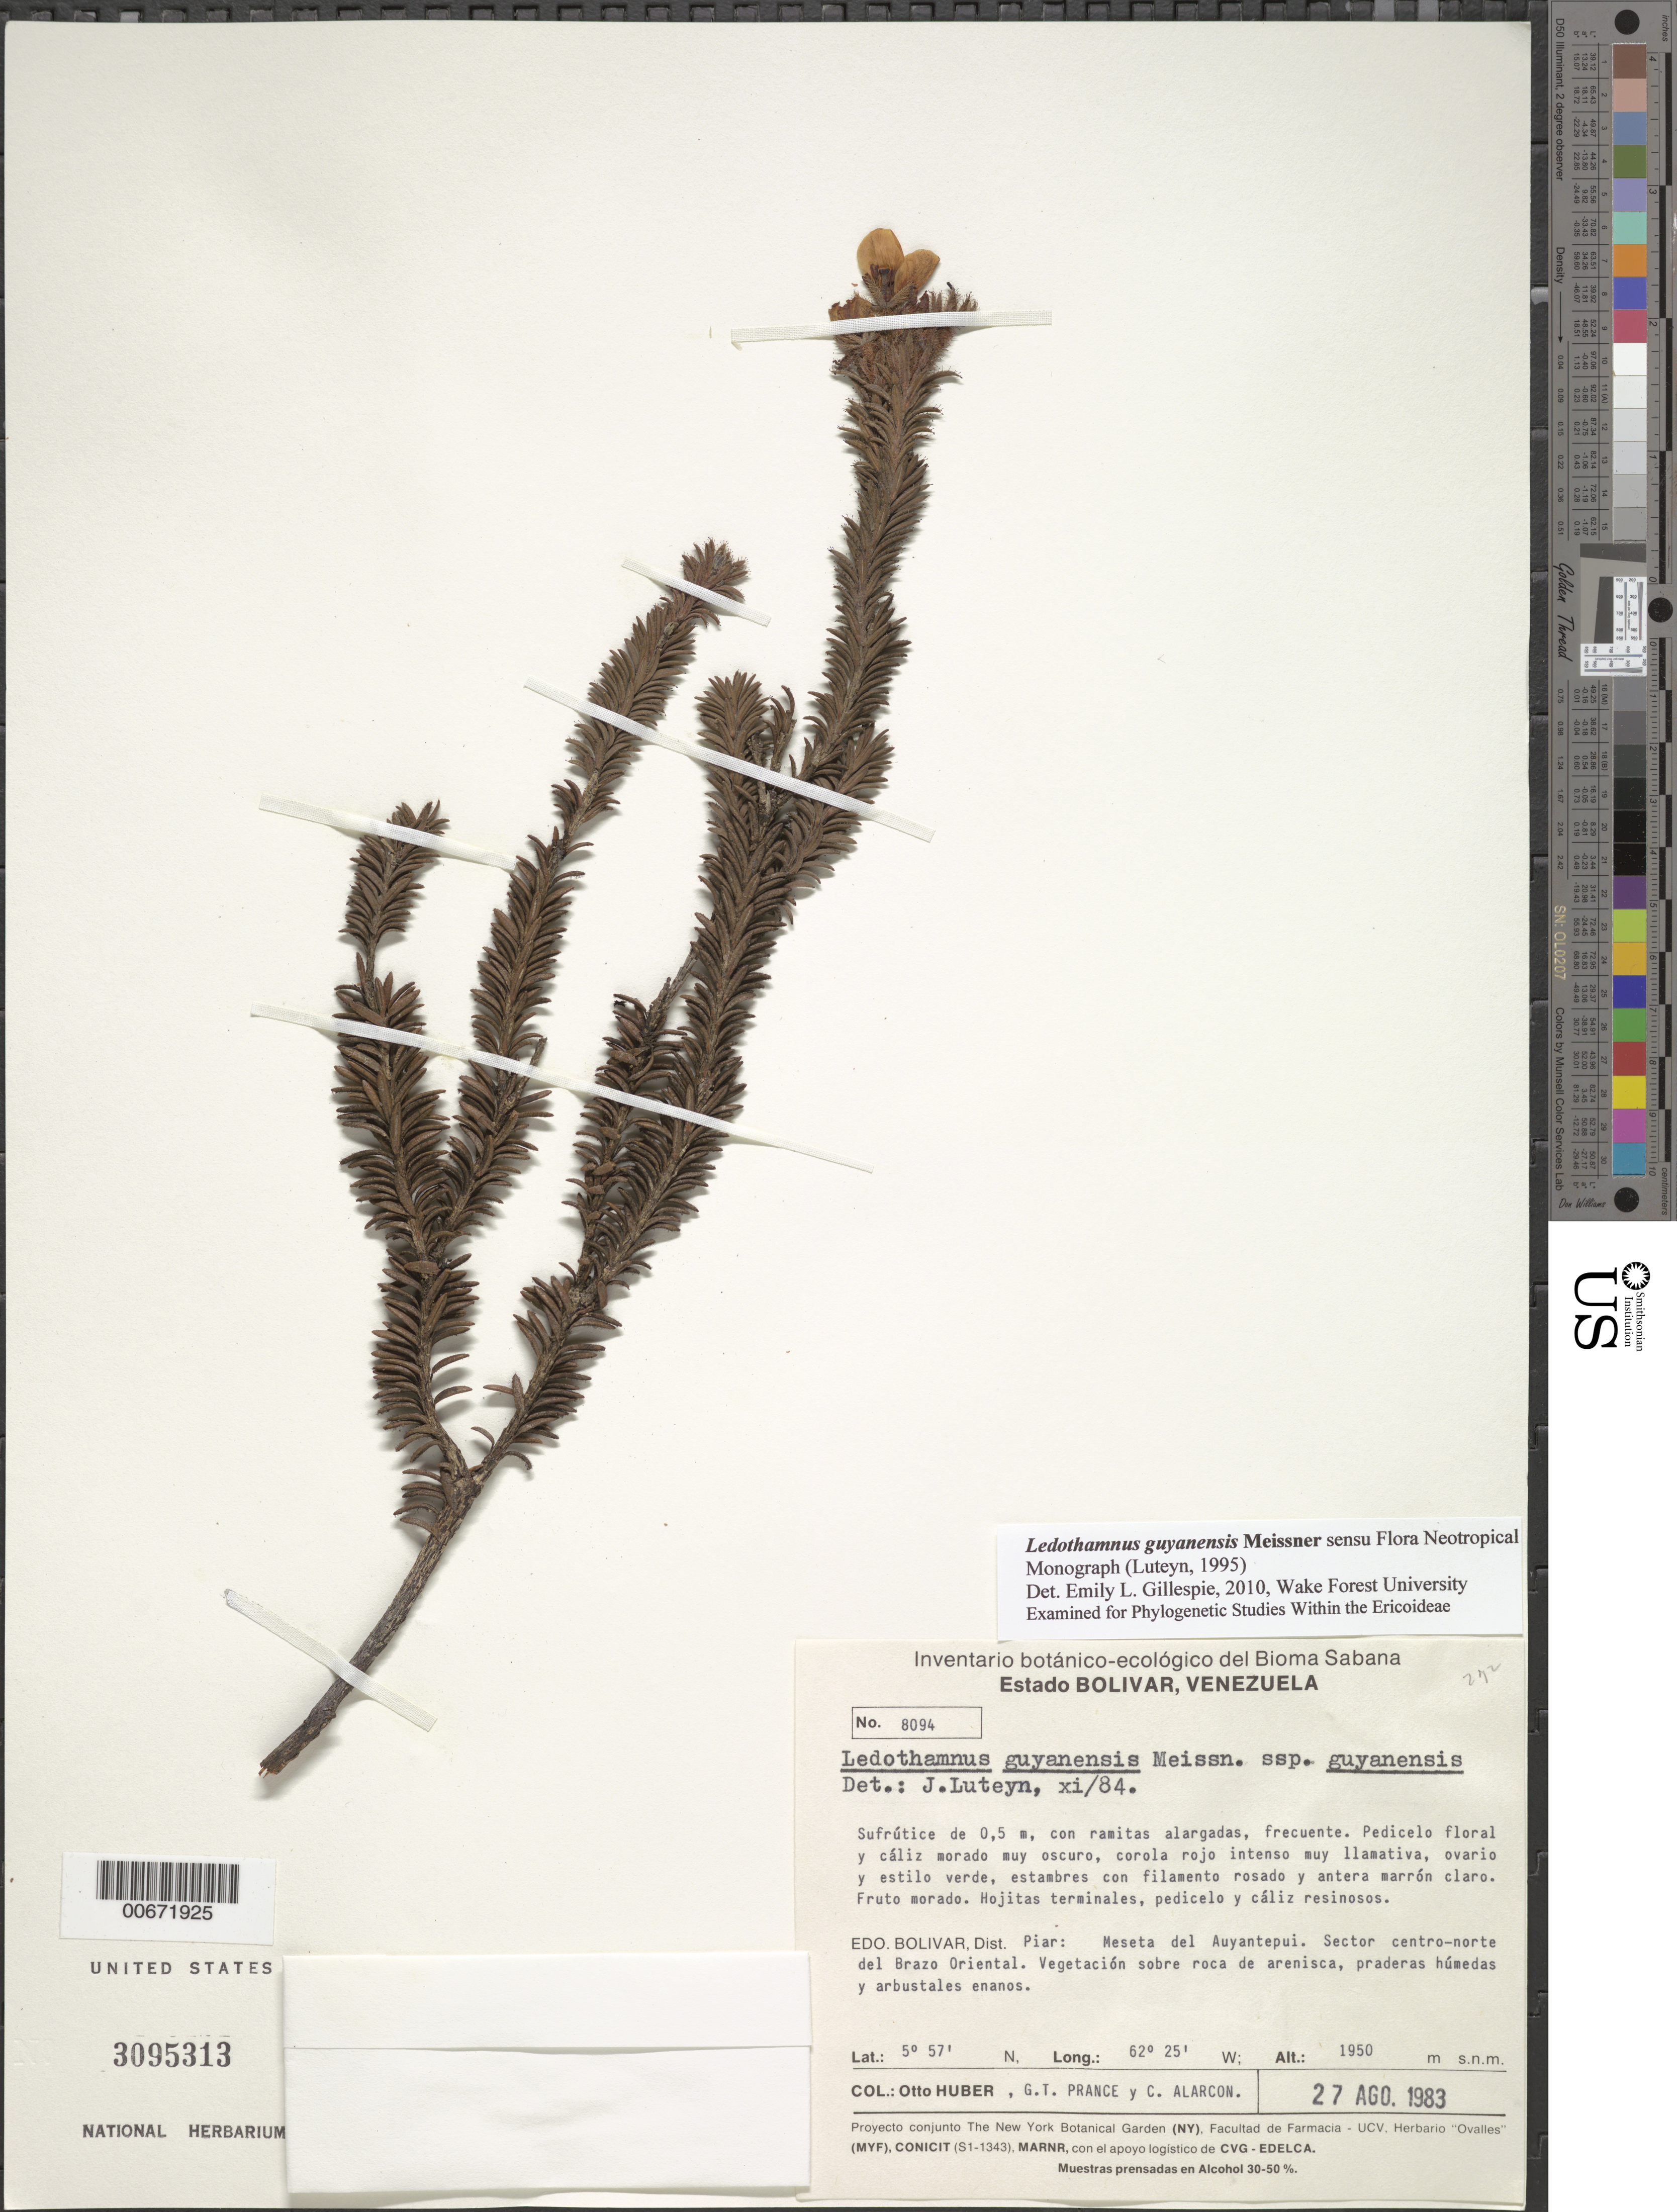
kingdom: Plantae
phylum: Tracheophyta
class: Magnoliopsida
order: Ericales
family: Ericaceae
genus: Ledothamnus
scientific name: Ledothamnus guyanensis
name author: Meisn.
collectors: O. Huber, G. T. Prance & C. Alarcon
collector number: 8094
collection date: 1983-08-27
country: Venezuela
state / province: Bolivar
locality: Dist. Piar: Meseta del Auyantepui. Sector centro-norte del Brazo Oriental.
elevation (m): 1950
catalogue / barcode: US 3095313